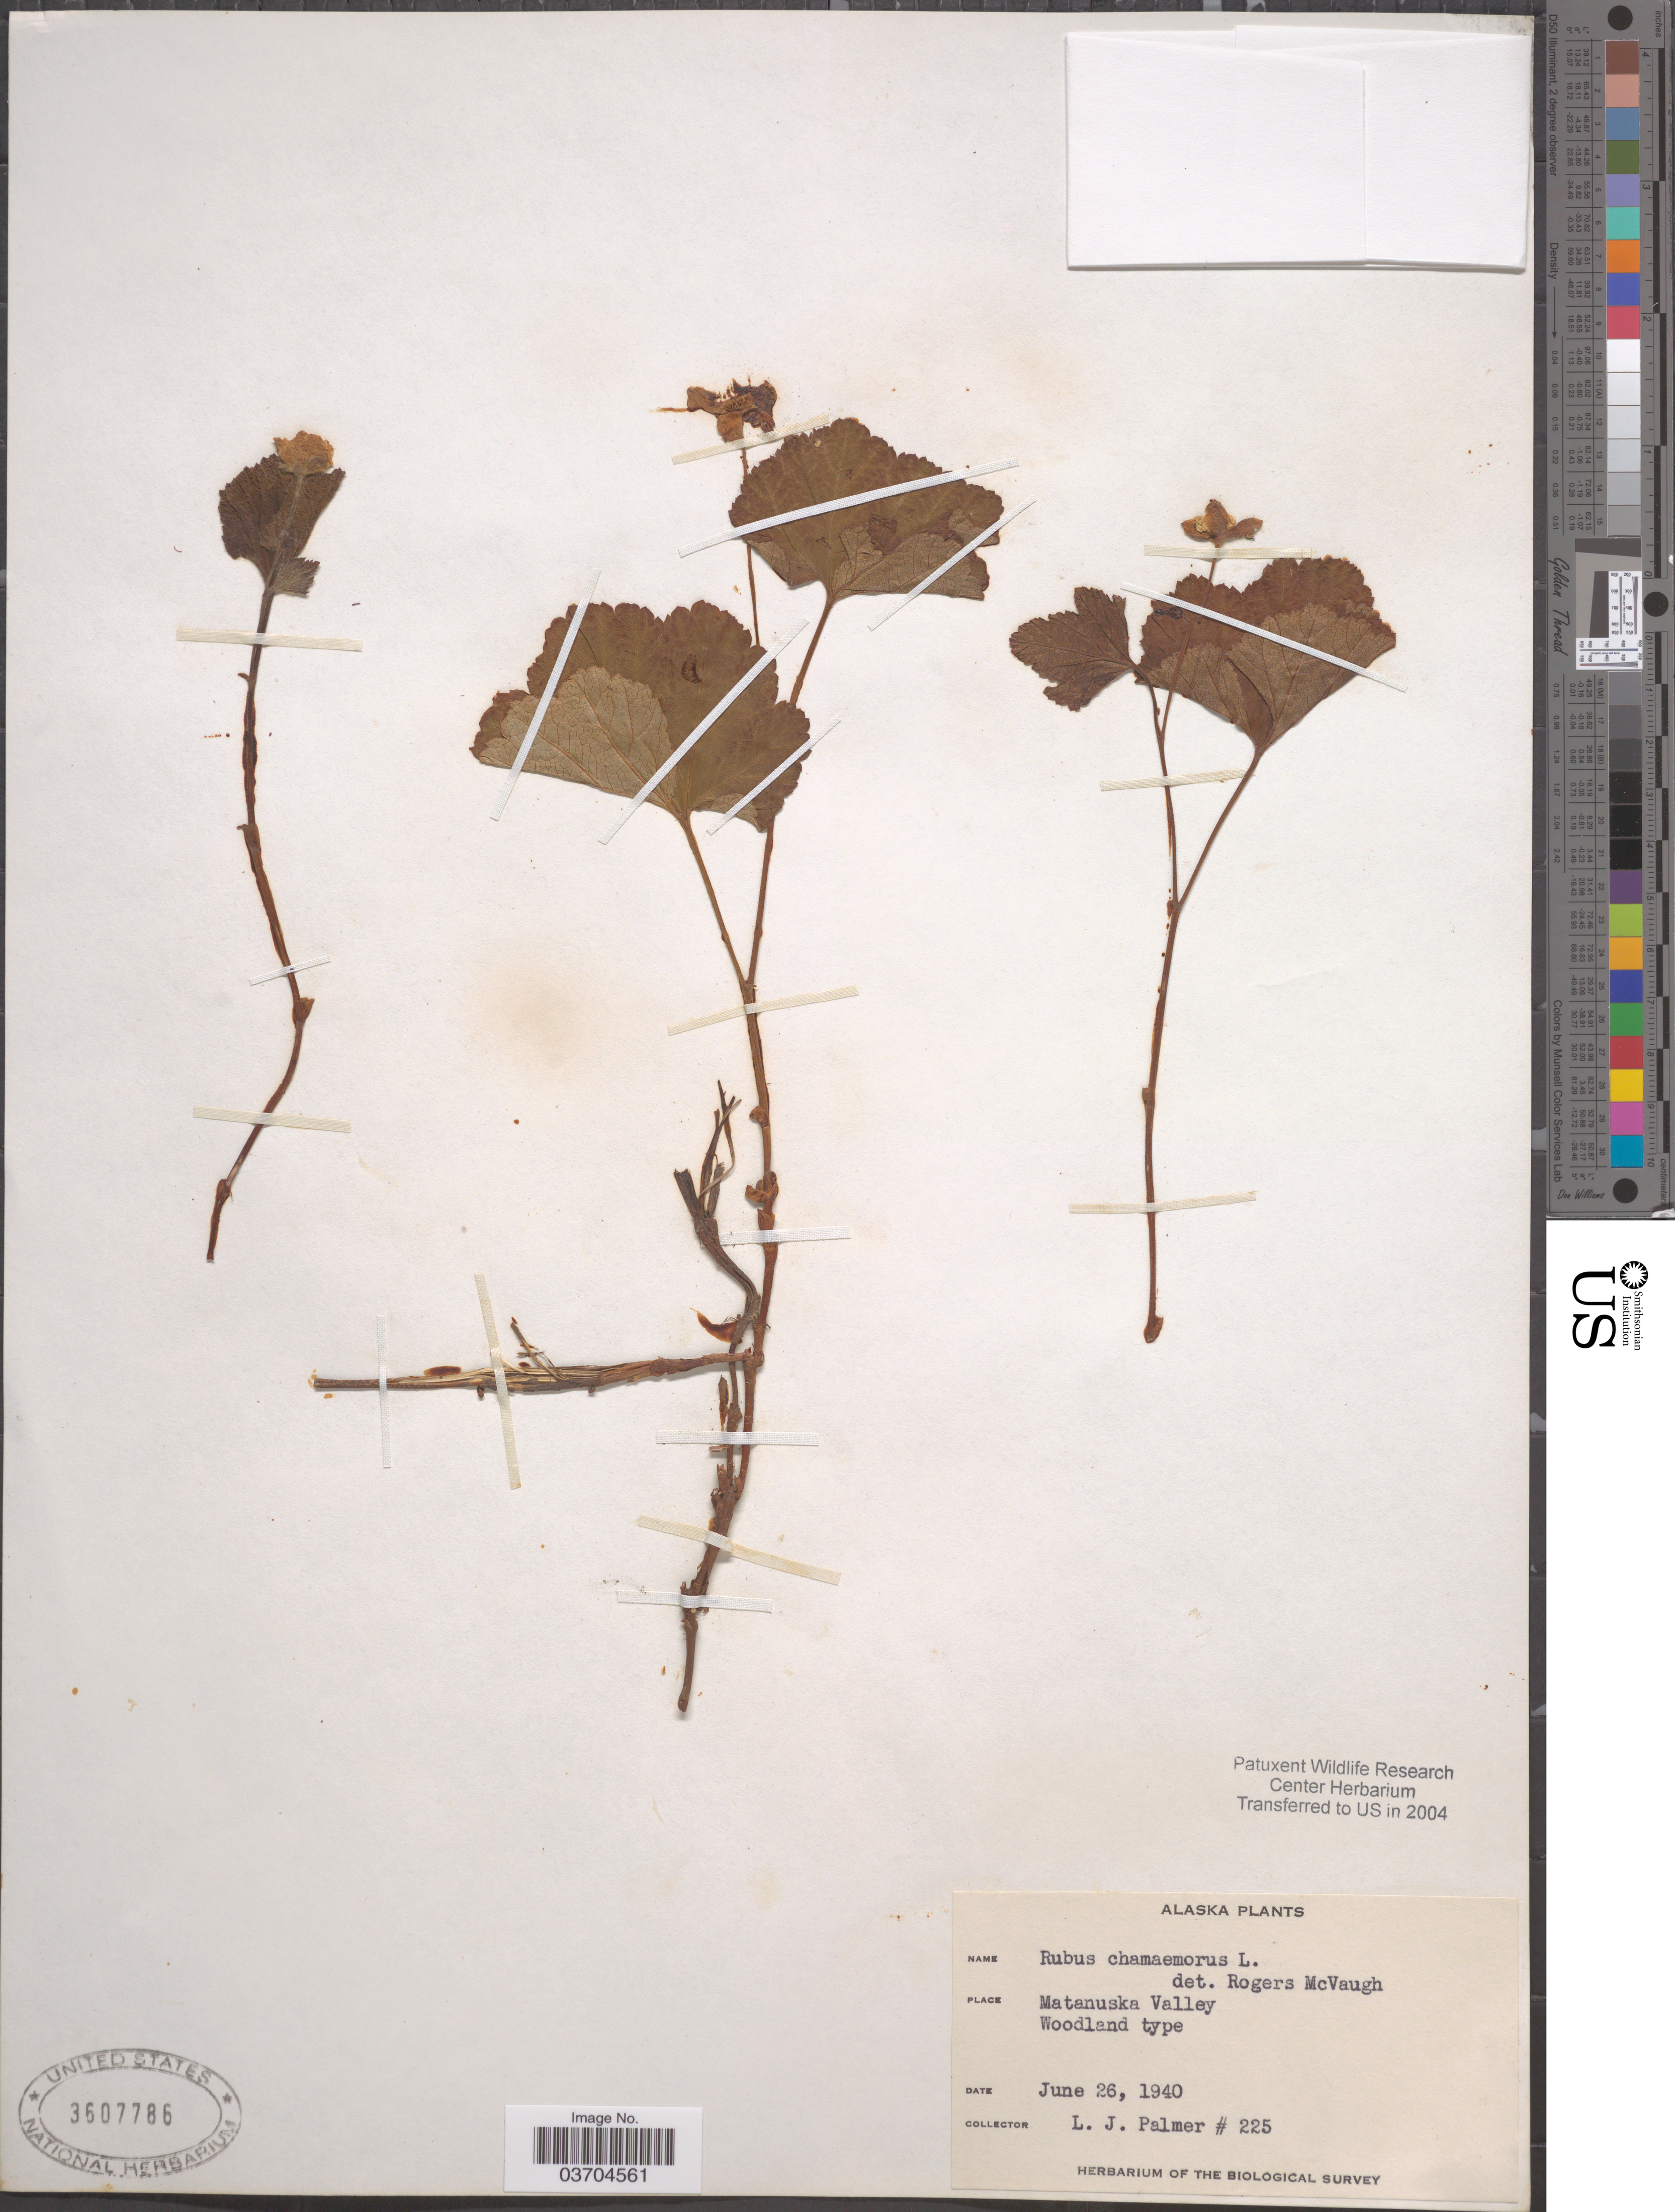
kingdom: Plantae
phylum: Tracheophyta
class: Magnoliopsida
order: Rosales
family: Rosaceae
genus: Rubus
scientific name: Rubus chamaemorus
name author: L.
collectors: L. J. Palmer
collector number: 225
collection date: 1940-06-26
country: United States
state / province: Alaska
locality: Matanuska Valley.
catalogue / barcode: US 3607786